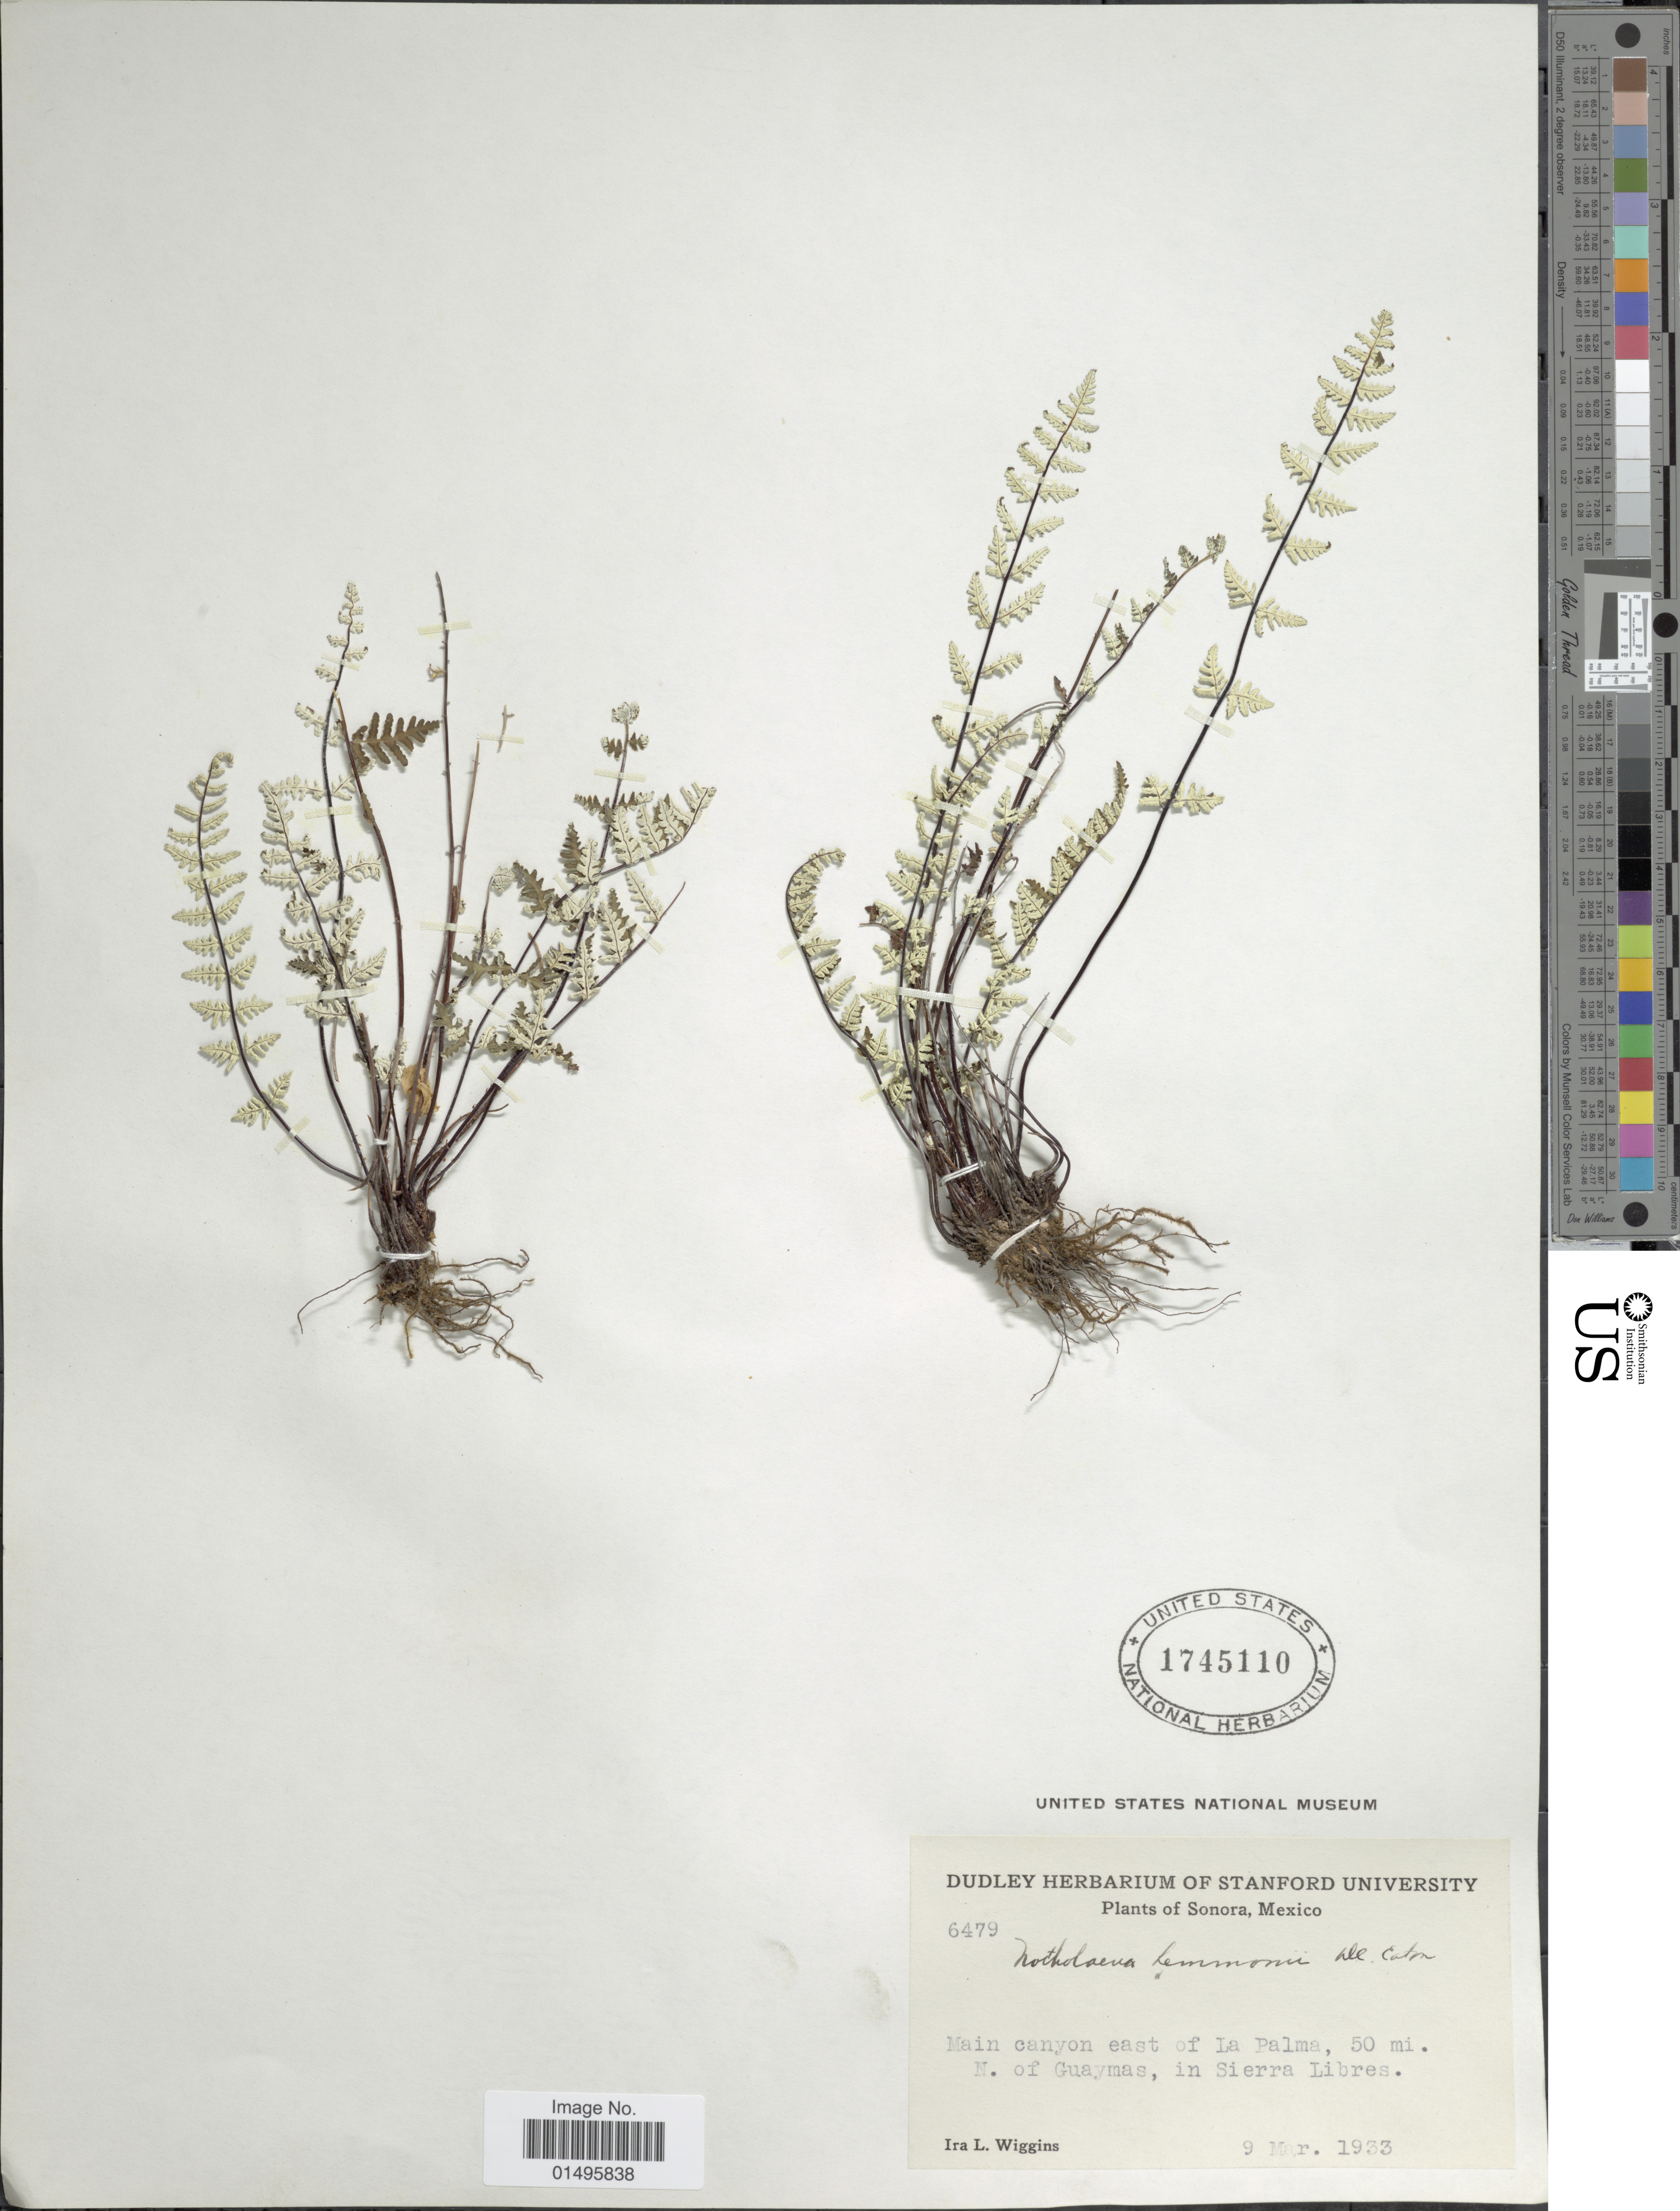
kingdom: Plantae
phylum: Tracheophyta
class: Polypodiopsida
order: Polypodiales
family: Pteridaceae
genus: Notholaena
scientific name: Notholaena lemmonii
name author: D.C. Eaton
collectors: I. L. Wiggins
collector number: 6479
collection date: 1933-03-09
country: Mexico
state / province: Sonora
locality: Mexico, Main canyon east of La Palma, 50 mi. N. of Guaymas, in Sierra Libres.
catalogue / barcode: US 1745110